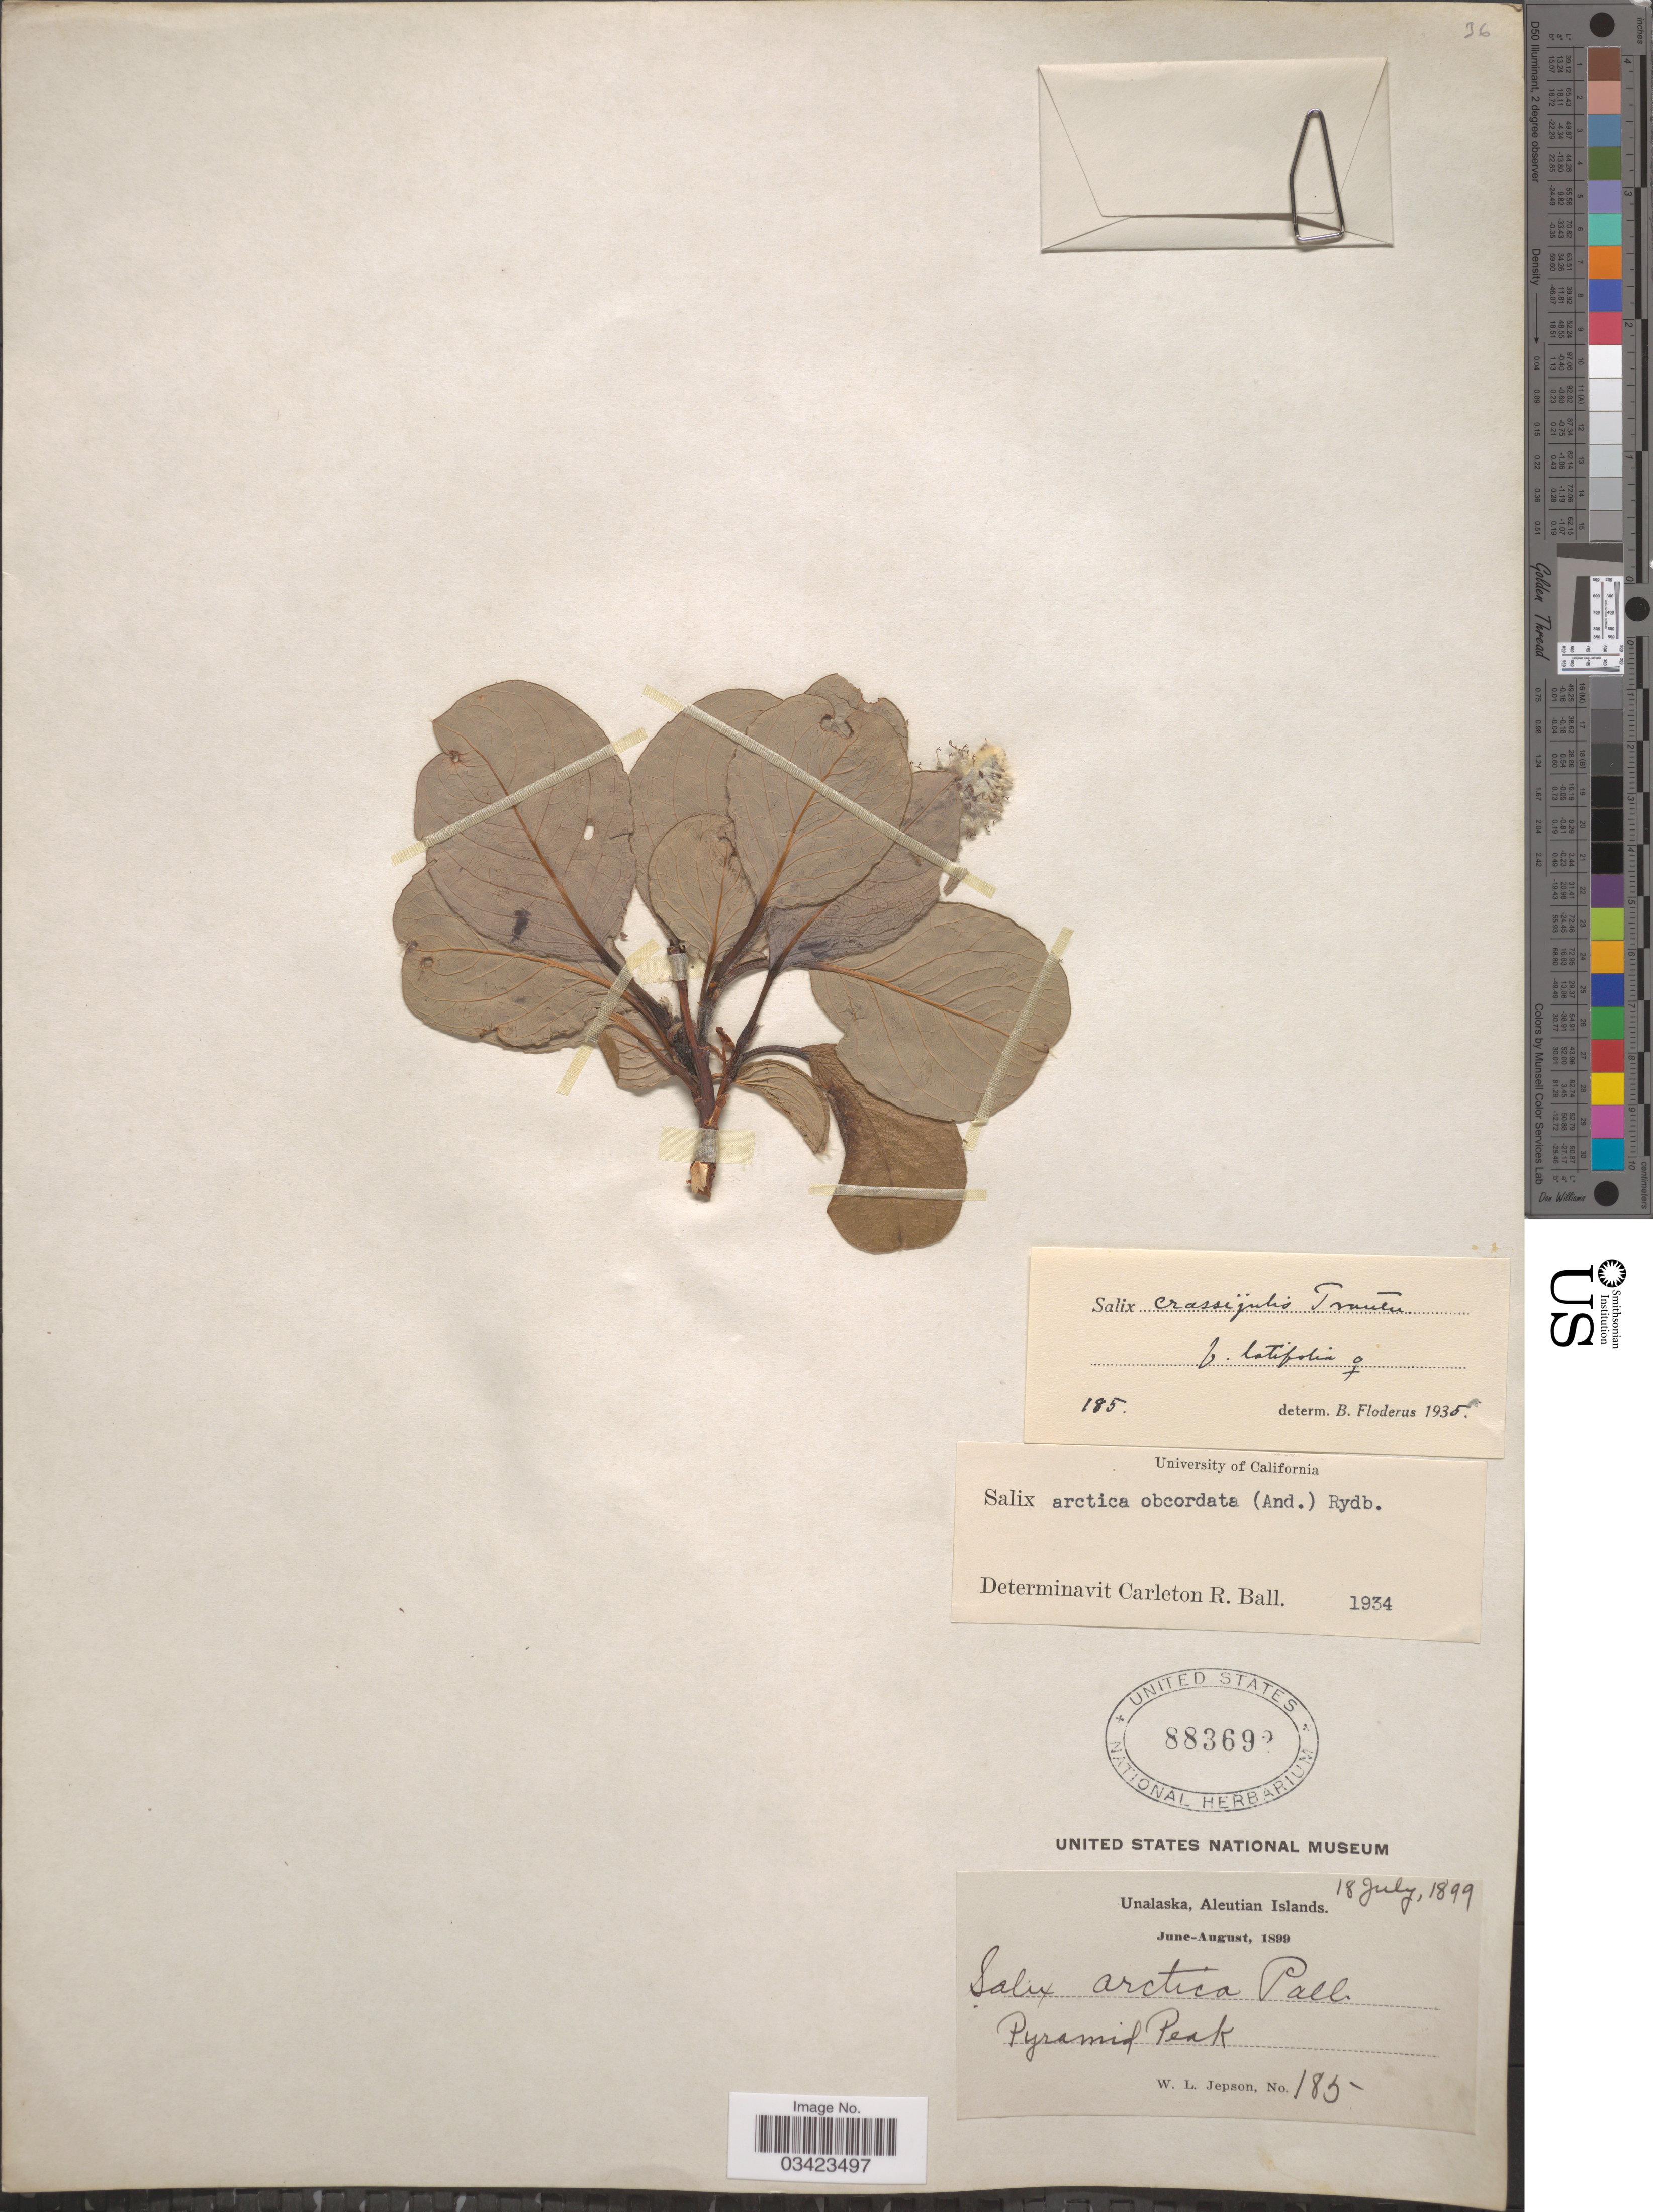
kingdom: Plantae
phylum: Tracheophyta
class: Magnoliopsida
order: Malpighiales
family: Salicaceae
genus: Salix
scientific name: Salix arctica var. araioclada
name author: (C.K. Schneid.) Raup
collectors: W. L. Jepson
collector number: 185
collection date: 1899-07-18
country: United States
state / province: Alaska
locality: Unalaska, Aleutian Islands. Pyramid Peak.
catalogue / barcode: US 883692